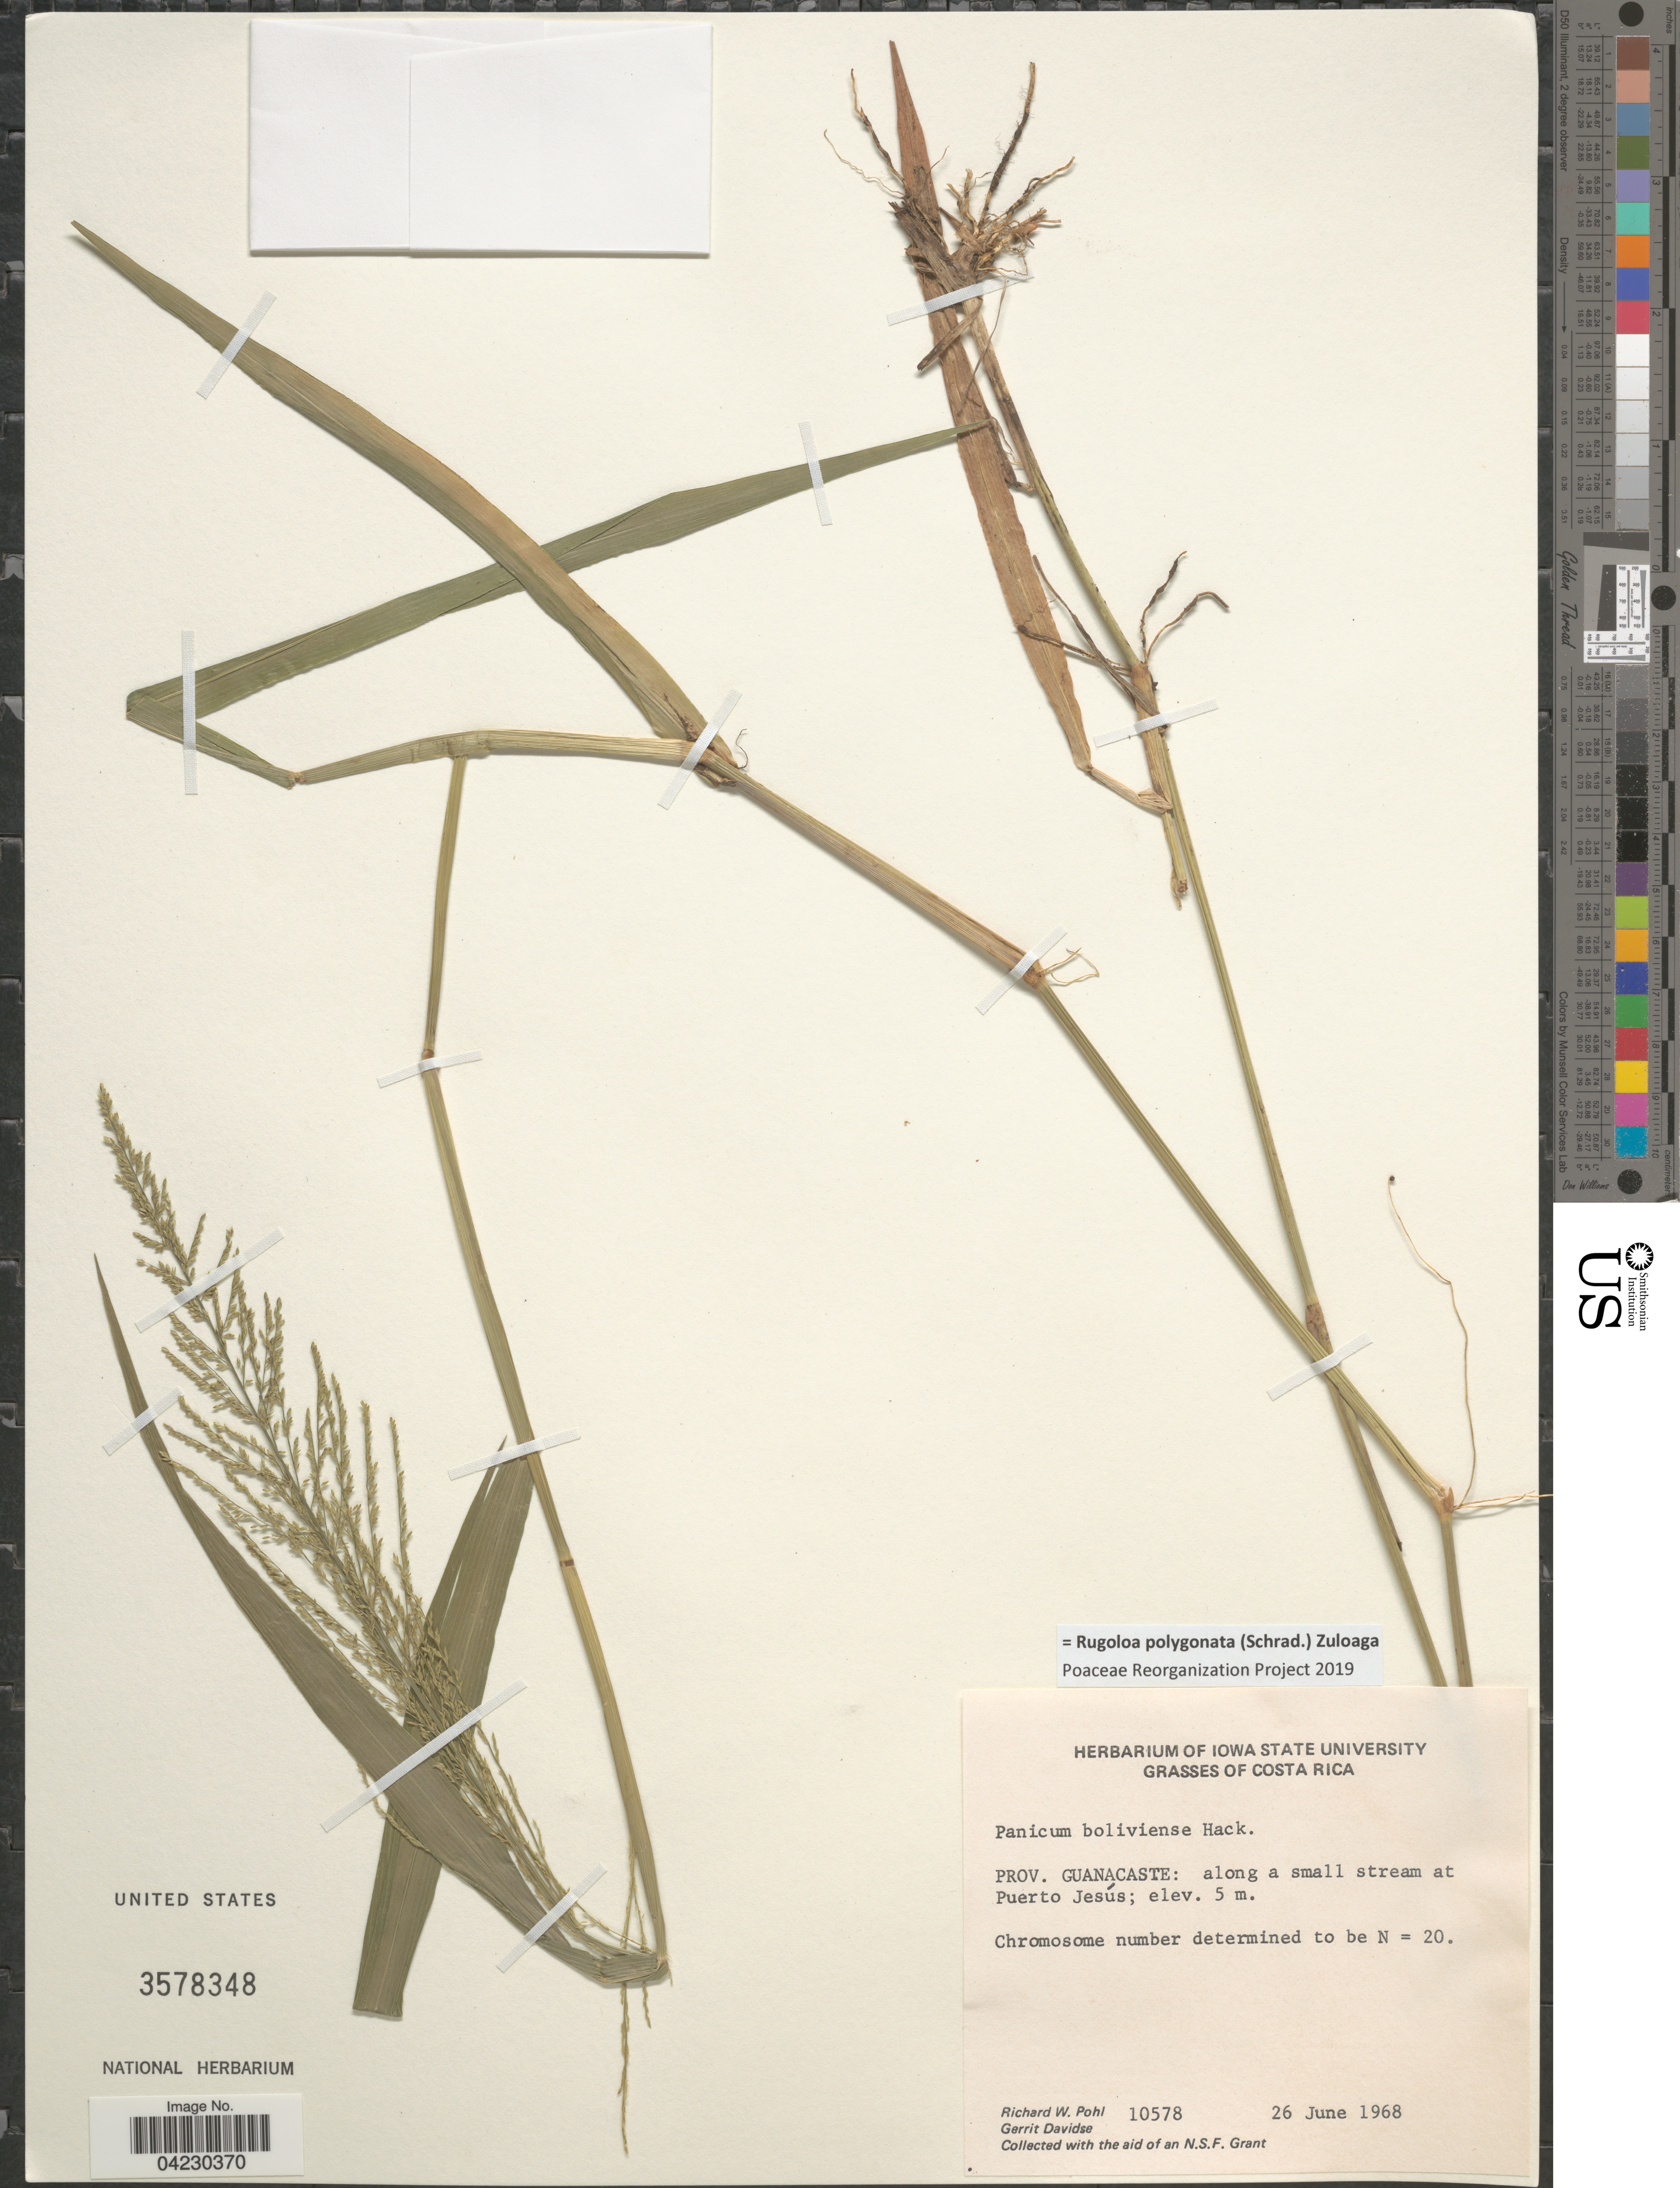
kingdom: Plantae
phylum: Tracheophyta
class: Liliopsida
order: Poales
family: Poaceae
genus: Rugoloa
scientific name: Rugoloa polygonata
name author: (Schrad.) Zuloaga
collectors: R. W. Pohl & G. Davidse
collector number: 10578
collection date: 1968-06-26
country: Costa Rica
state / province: Guanacaste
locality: Along a small stream at Puerto Jesús.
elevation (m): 5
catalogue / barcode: US 3578348